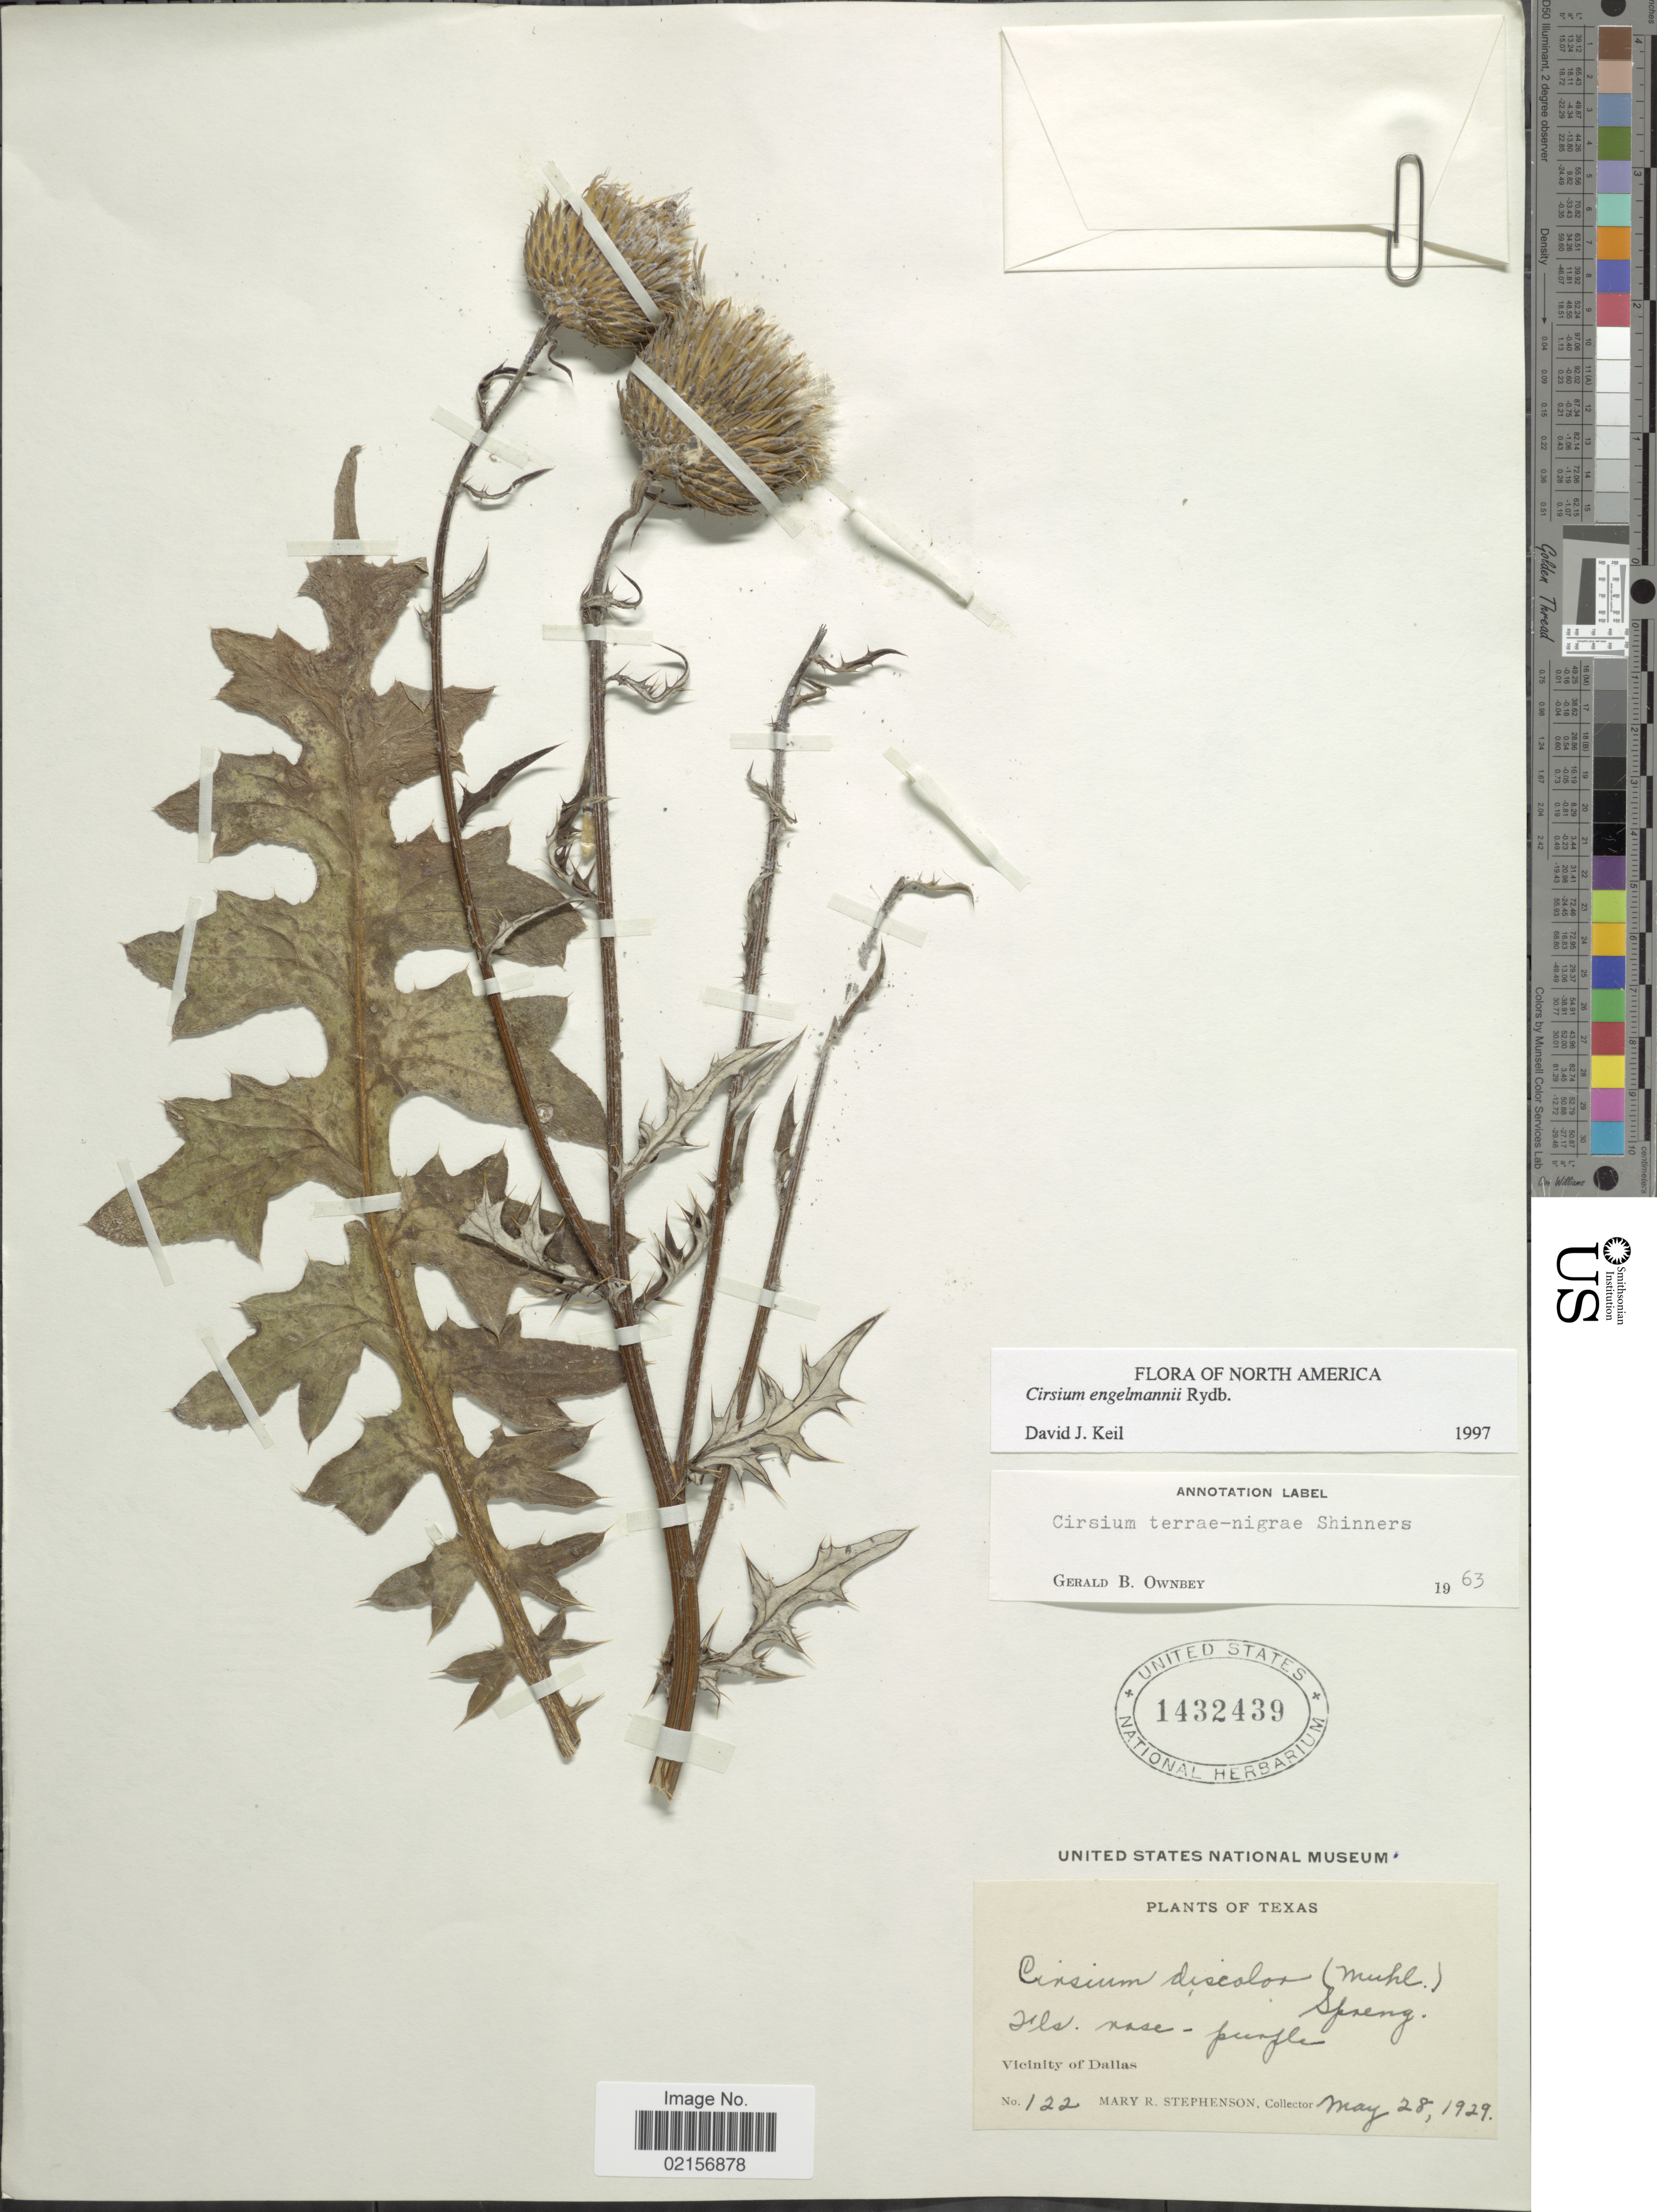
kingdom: Plantae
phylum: Tracheophyta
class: Magnoliopsida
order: Asterales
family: Asteraceae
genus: Cirsium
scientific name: Cirsium engelmannii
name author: Rydb.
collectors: M. Stephenson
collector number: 122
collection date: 1929-05-28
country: United States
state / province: Texas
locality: Vicinity of Dallas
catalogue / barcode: US 1432439